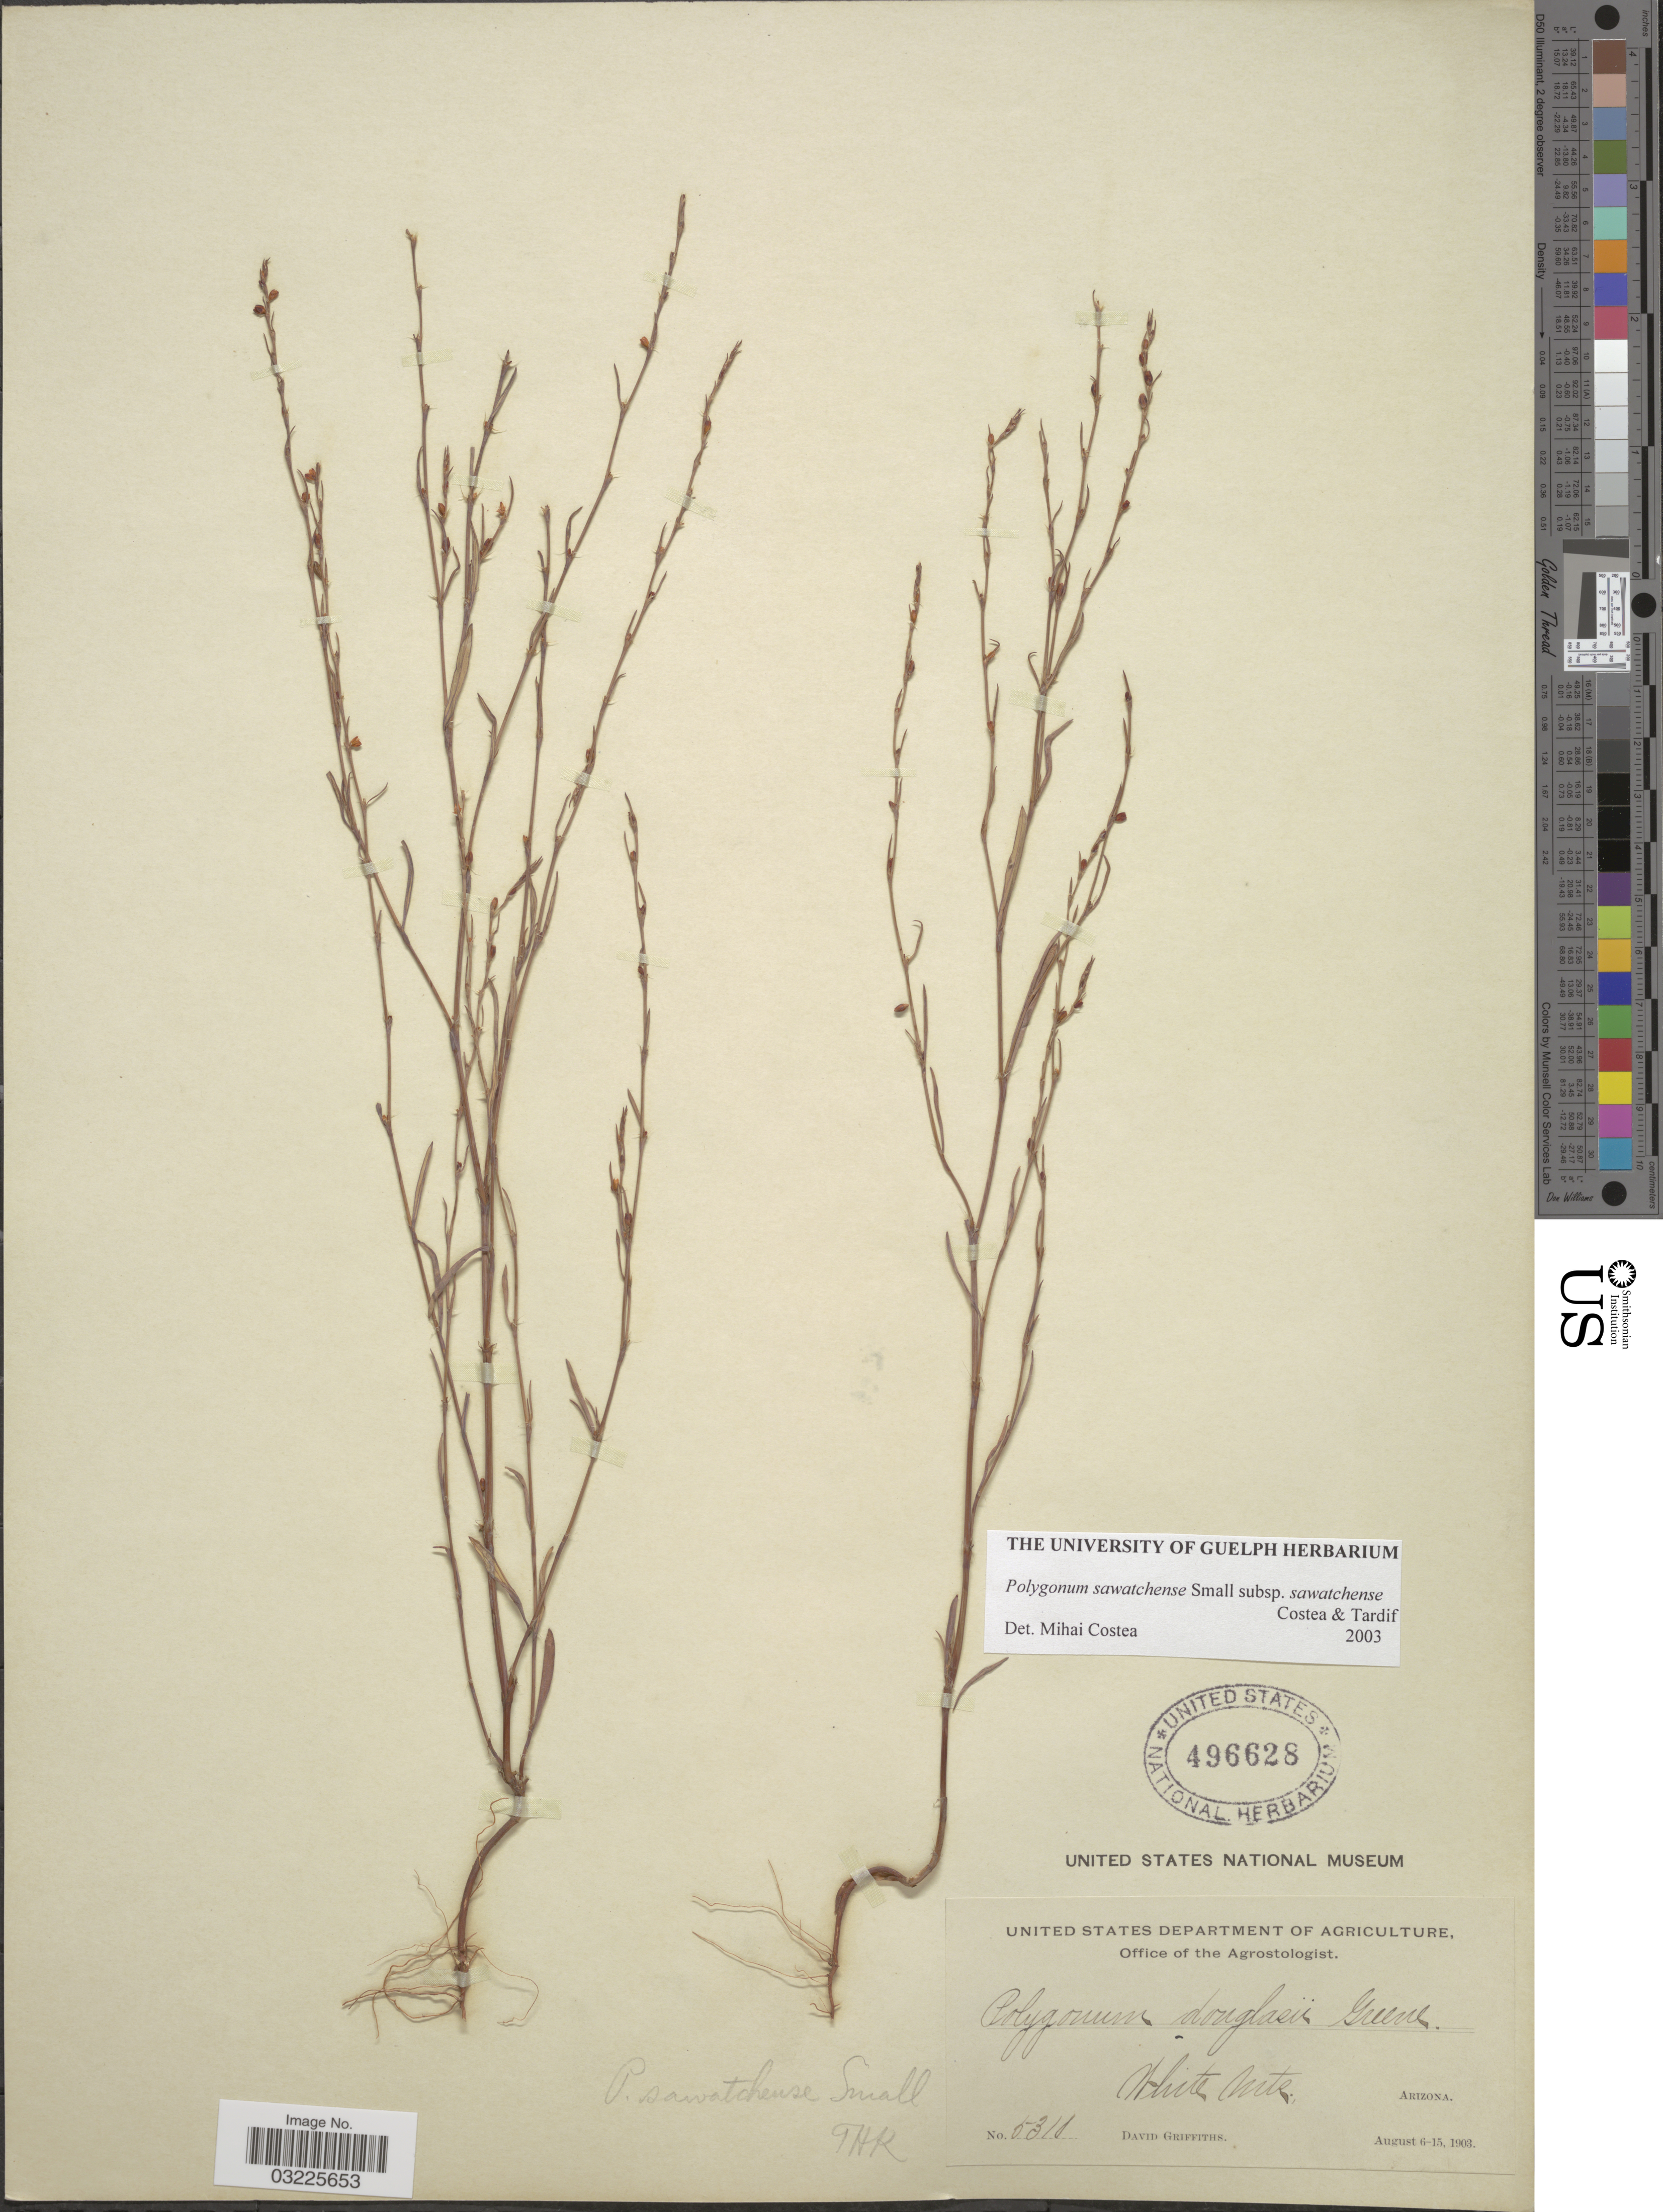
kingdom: Plantae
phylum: Tracheophyta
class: Magnoliopsida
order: Caryophyllales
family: Polygonaceae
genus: Polygonum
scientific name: Polygonum sawatchense subsp. sawatchense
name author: Small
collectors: D. Griffiths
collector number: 5310*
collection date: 1903-08-06/1903-08-15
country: United States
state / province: Arizona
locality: White Mts.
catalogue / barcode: US 496628